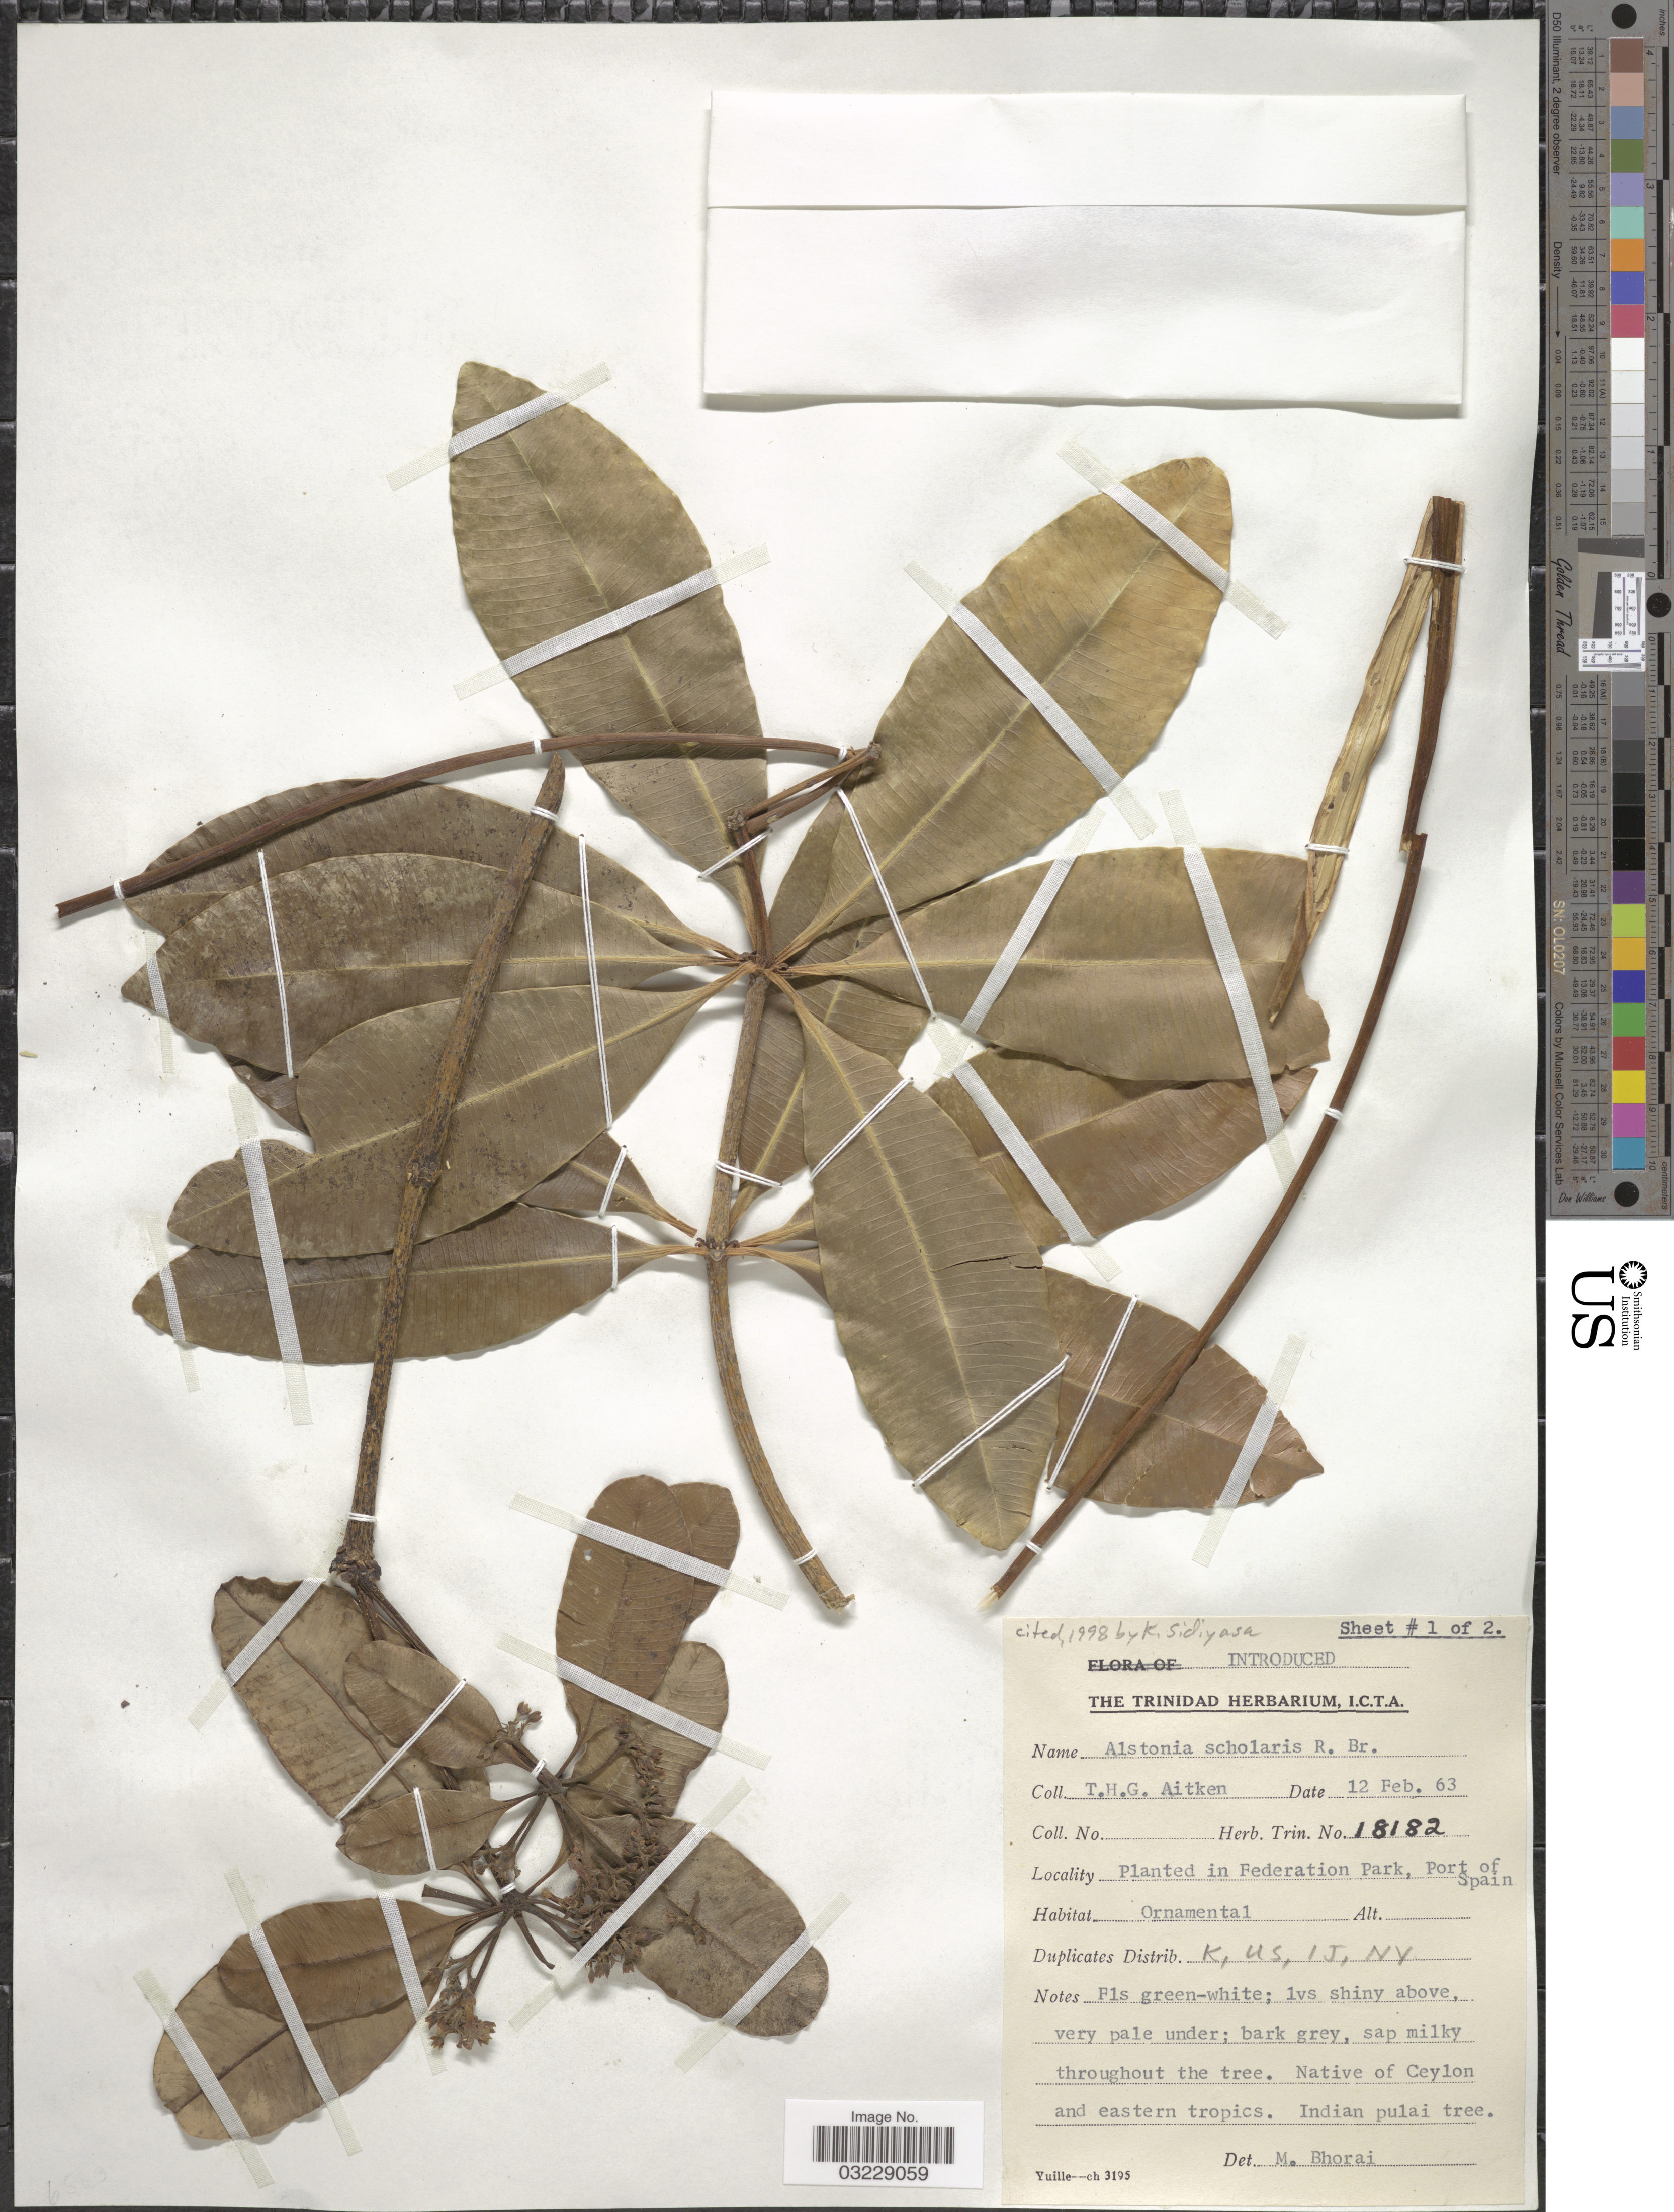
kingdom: Plantae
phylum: Tracheophyta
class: Magnoliopsida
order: Gentianales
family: Apocynaceae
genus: Alstonia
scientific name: Alstonia scholaris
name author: (L.) R. Br.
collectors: T. Aitken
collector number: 18182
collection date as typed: Transcribed d/m/y: 12/2/63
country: Trinidad and Tobago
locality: Federation Park, Port of Spain.